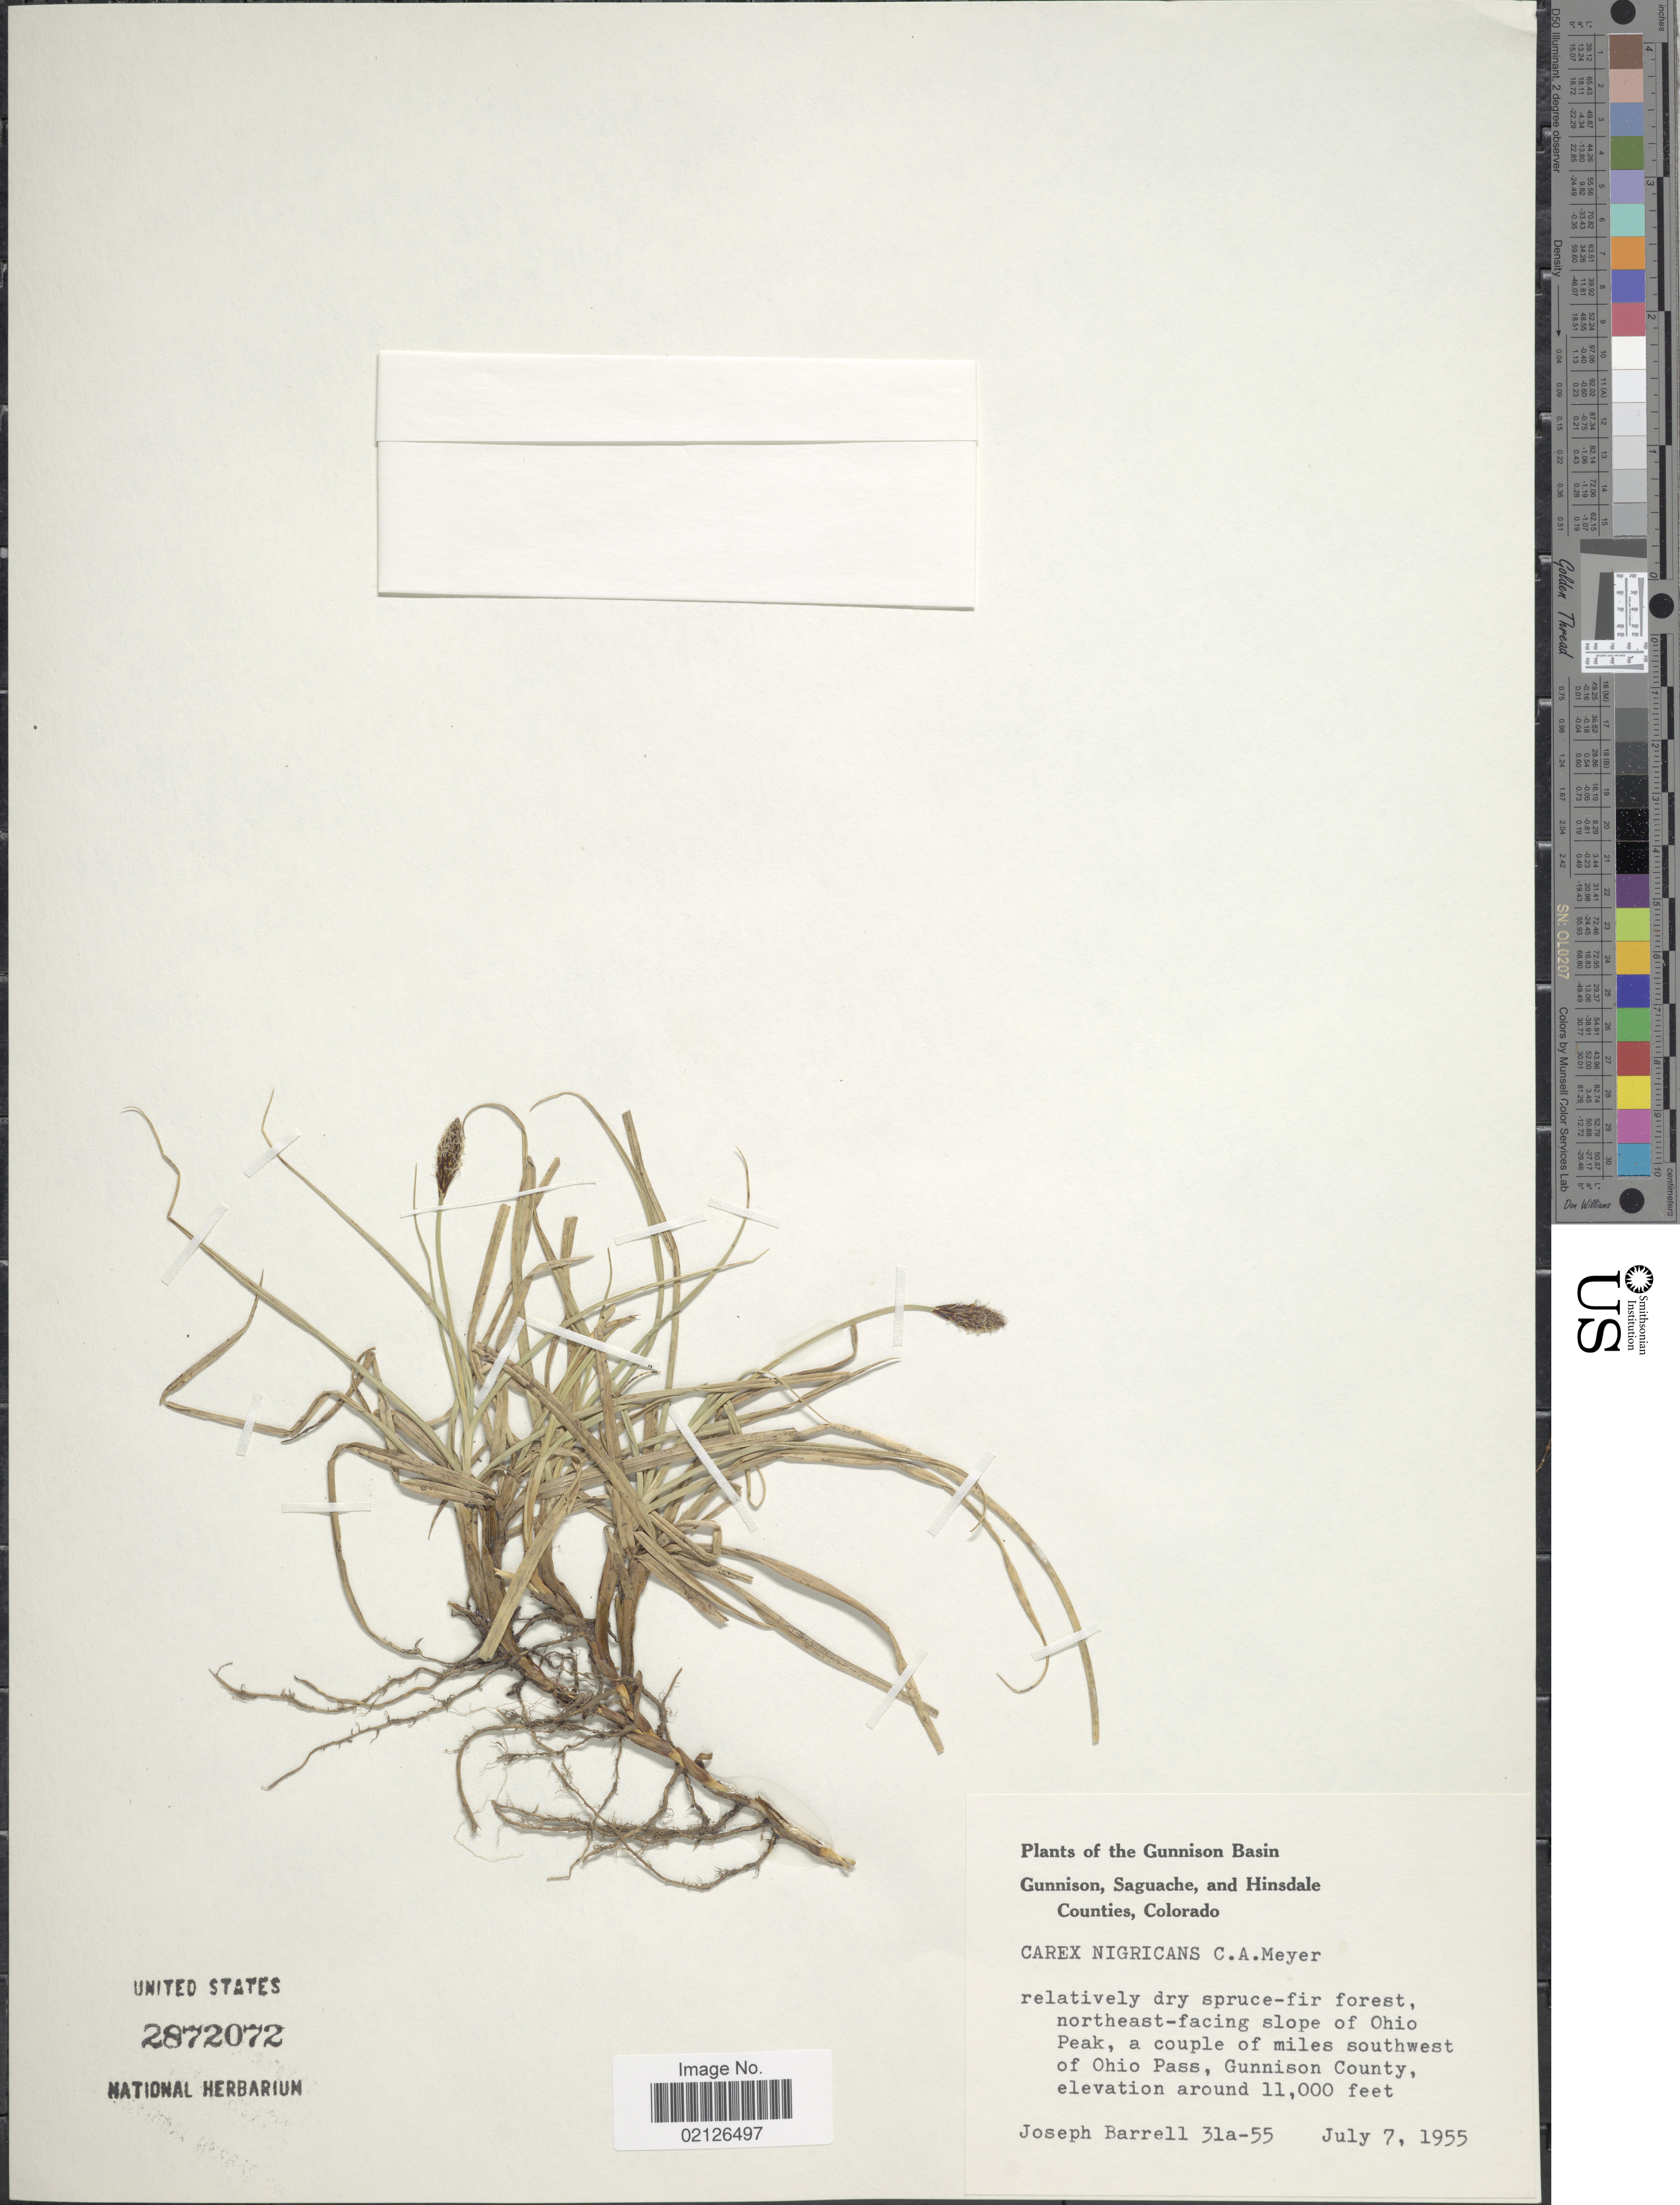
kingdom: Plantae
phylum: Tracheophyta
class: Liliopsida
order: Poales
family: Cyperaceae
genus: Carex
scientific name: Carex nigricans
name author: C.A. Mey.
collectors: J. Barrell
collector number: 31a-55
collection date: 1955-07-07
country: United States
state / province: Colorado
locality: Gunnison Basin, Gunnison, Saguache, and Hinsdale Counties, northeast-facing slope of Ohio Peak, a couple of miles southwest of Ohio Pass, Gunnison County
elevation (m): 3353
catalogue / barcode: US 2872072